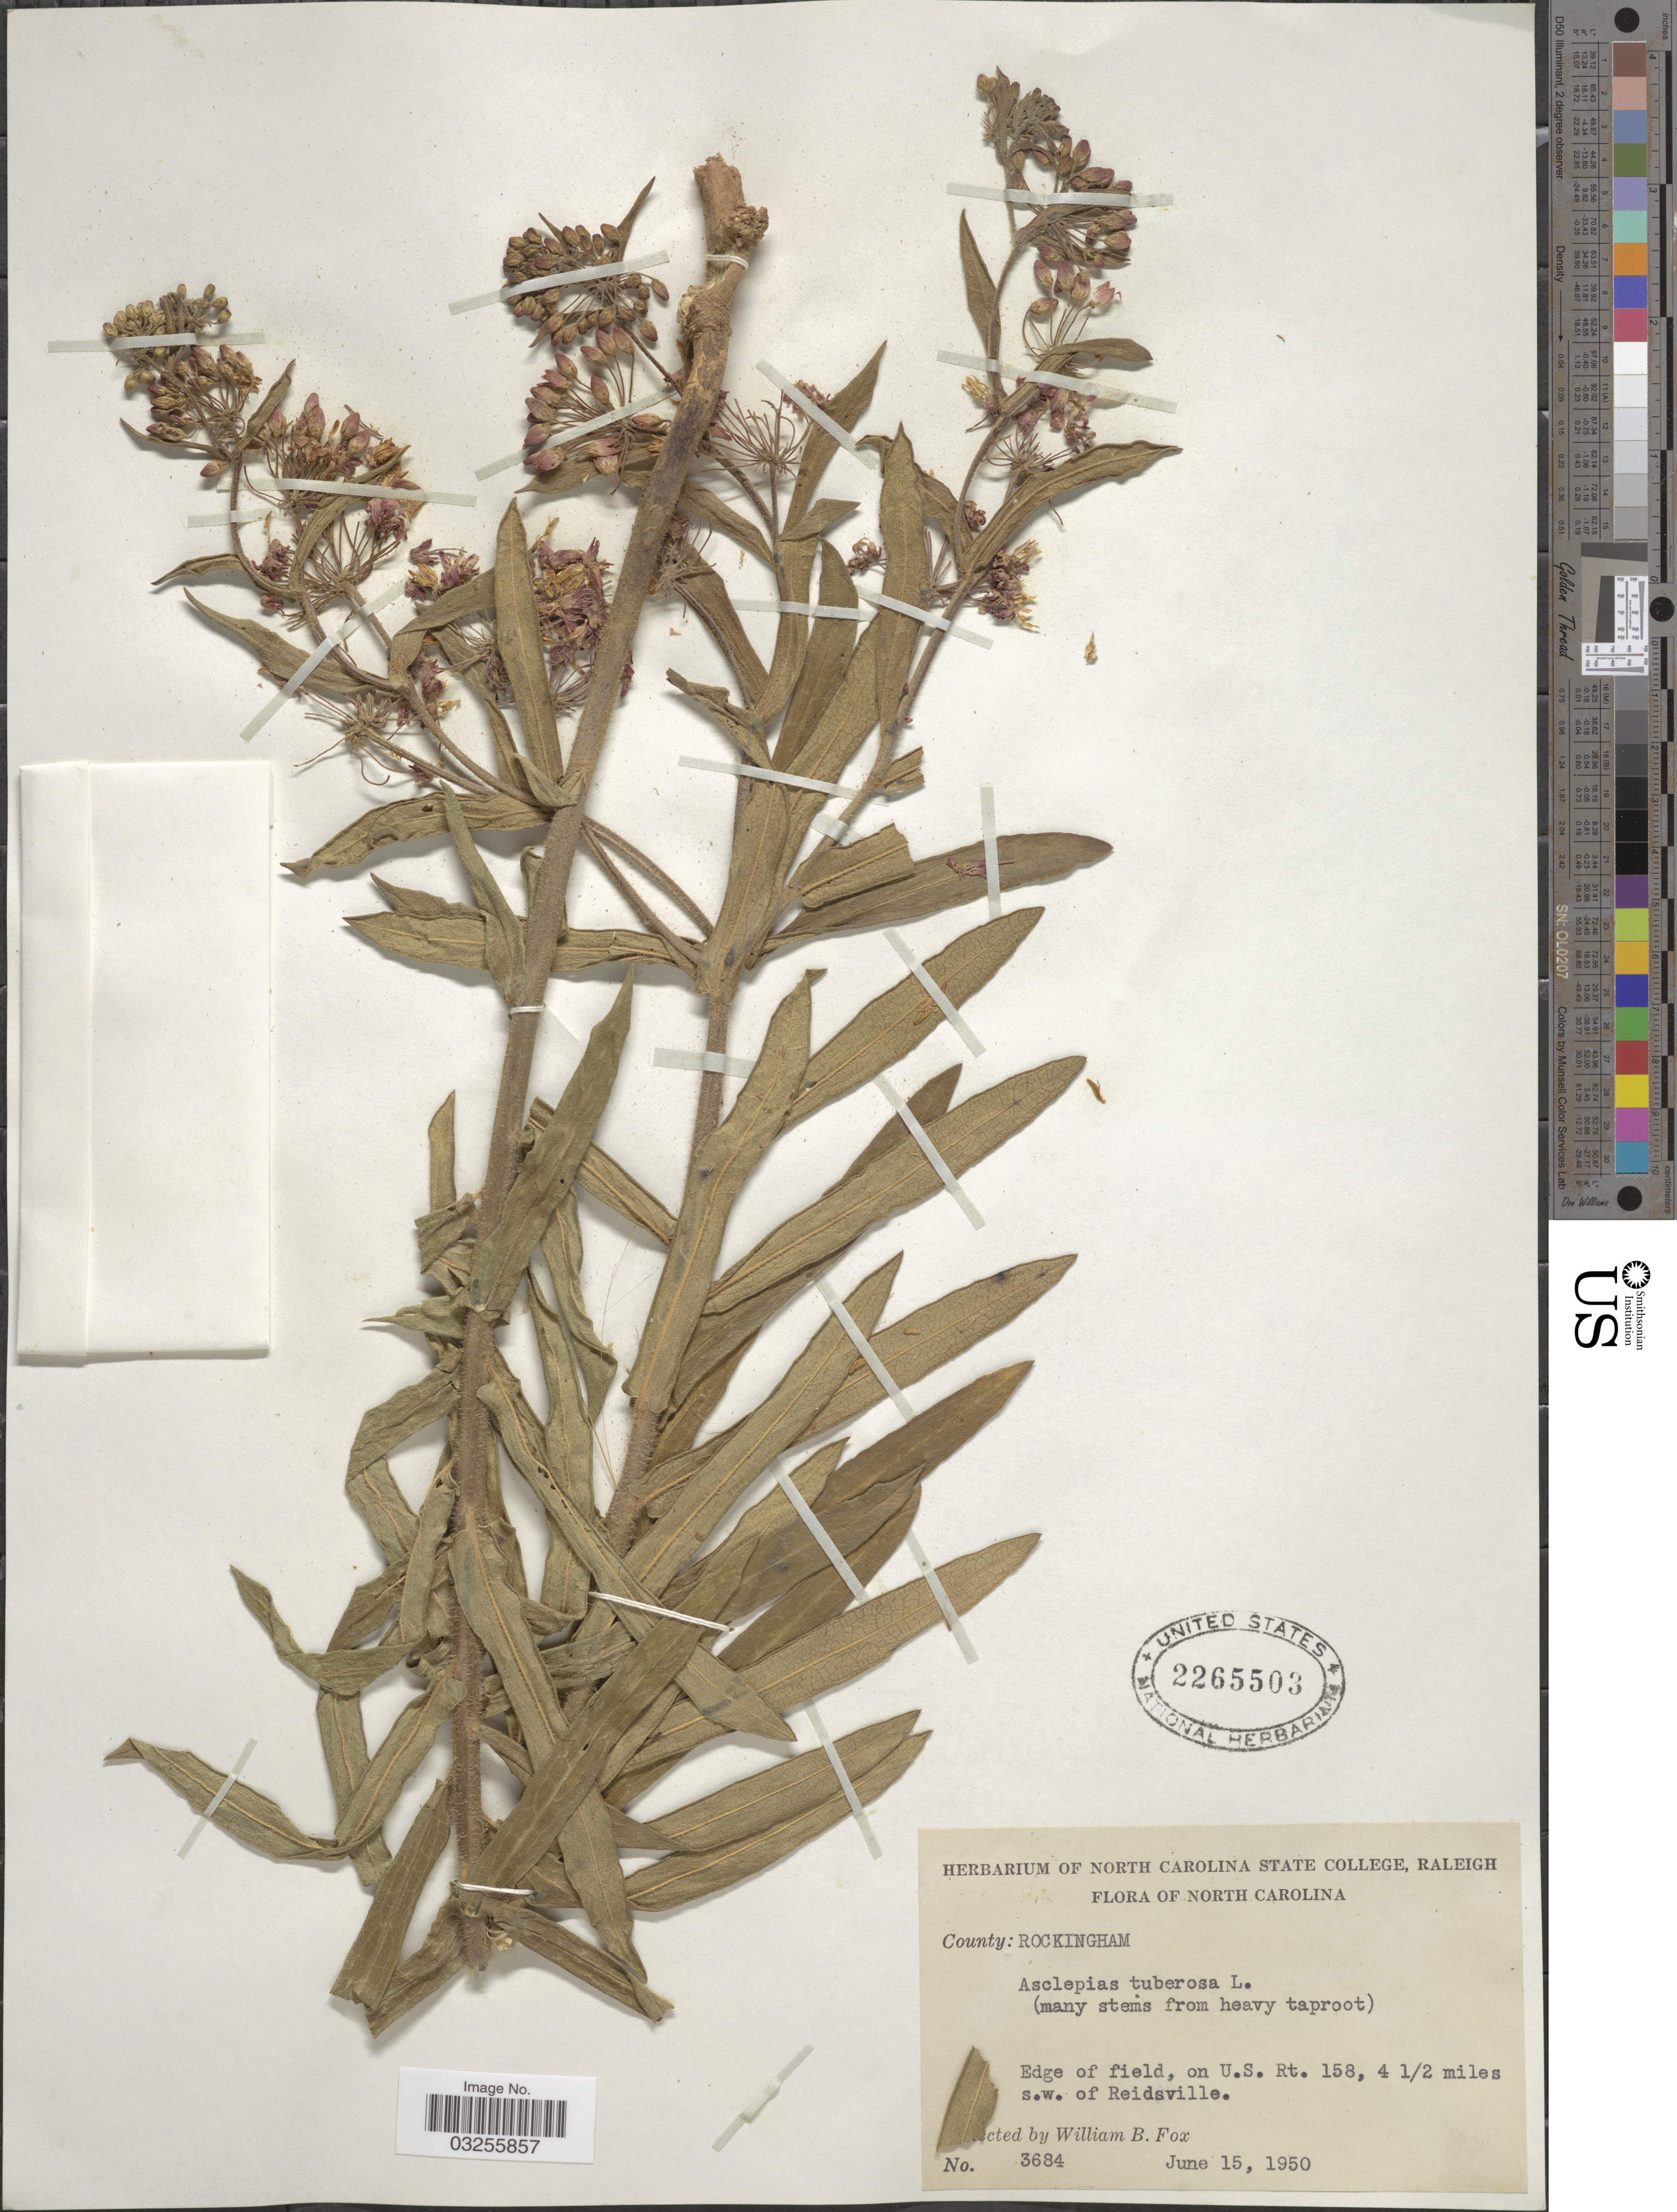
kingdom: Plantae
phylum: Tracheophyta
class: Magnoliopsida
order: Gentianales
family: Apocynaceae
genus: Asclepias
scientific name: Asclepias tuberosa subsp. interior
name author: Woodson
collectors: W. B. Fox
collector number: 3684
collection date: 1950-06-15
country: United States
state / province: North Carolina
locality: Edge of field, on the U.S. Rt. 158, 4½ miles s.w. of Reidsville.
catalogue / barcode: US 2265503